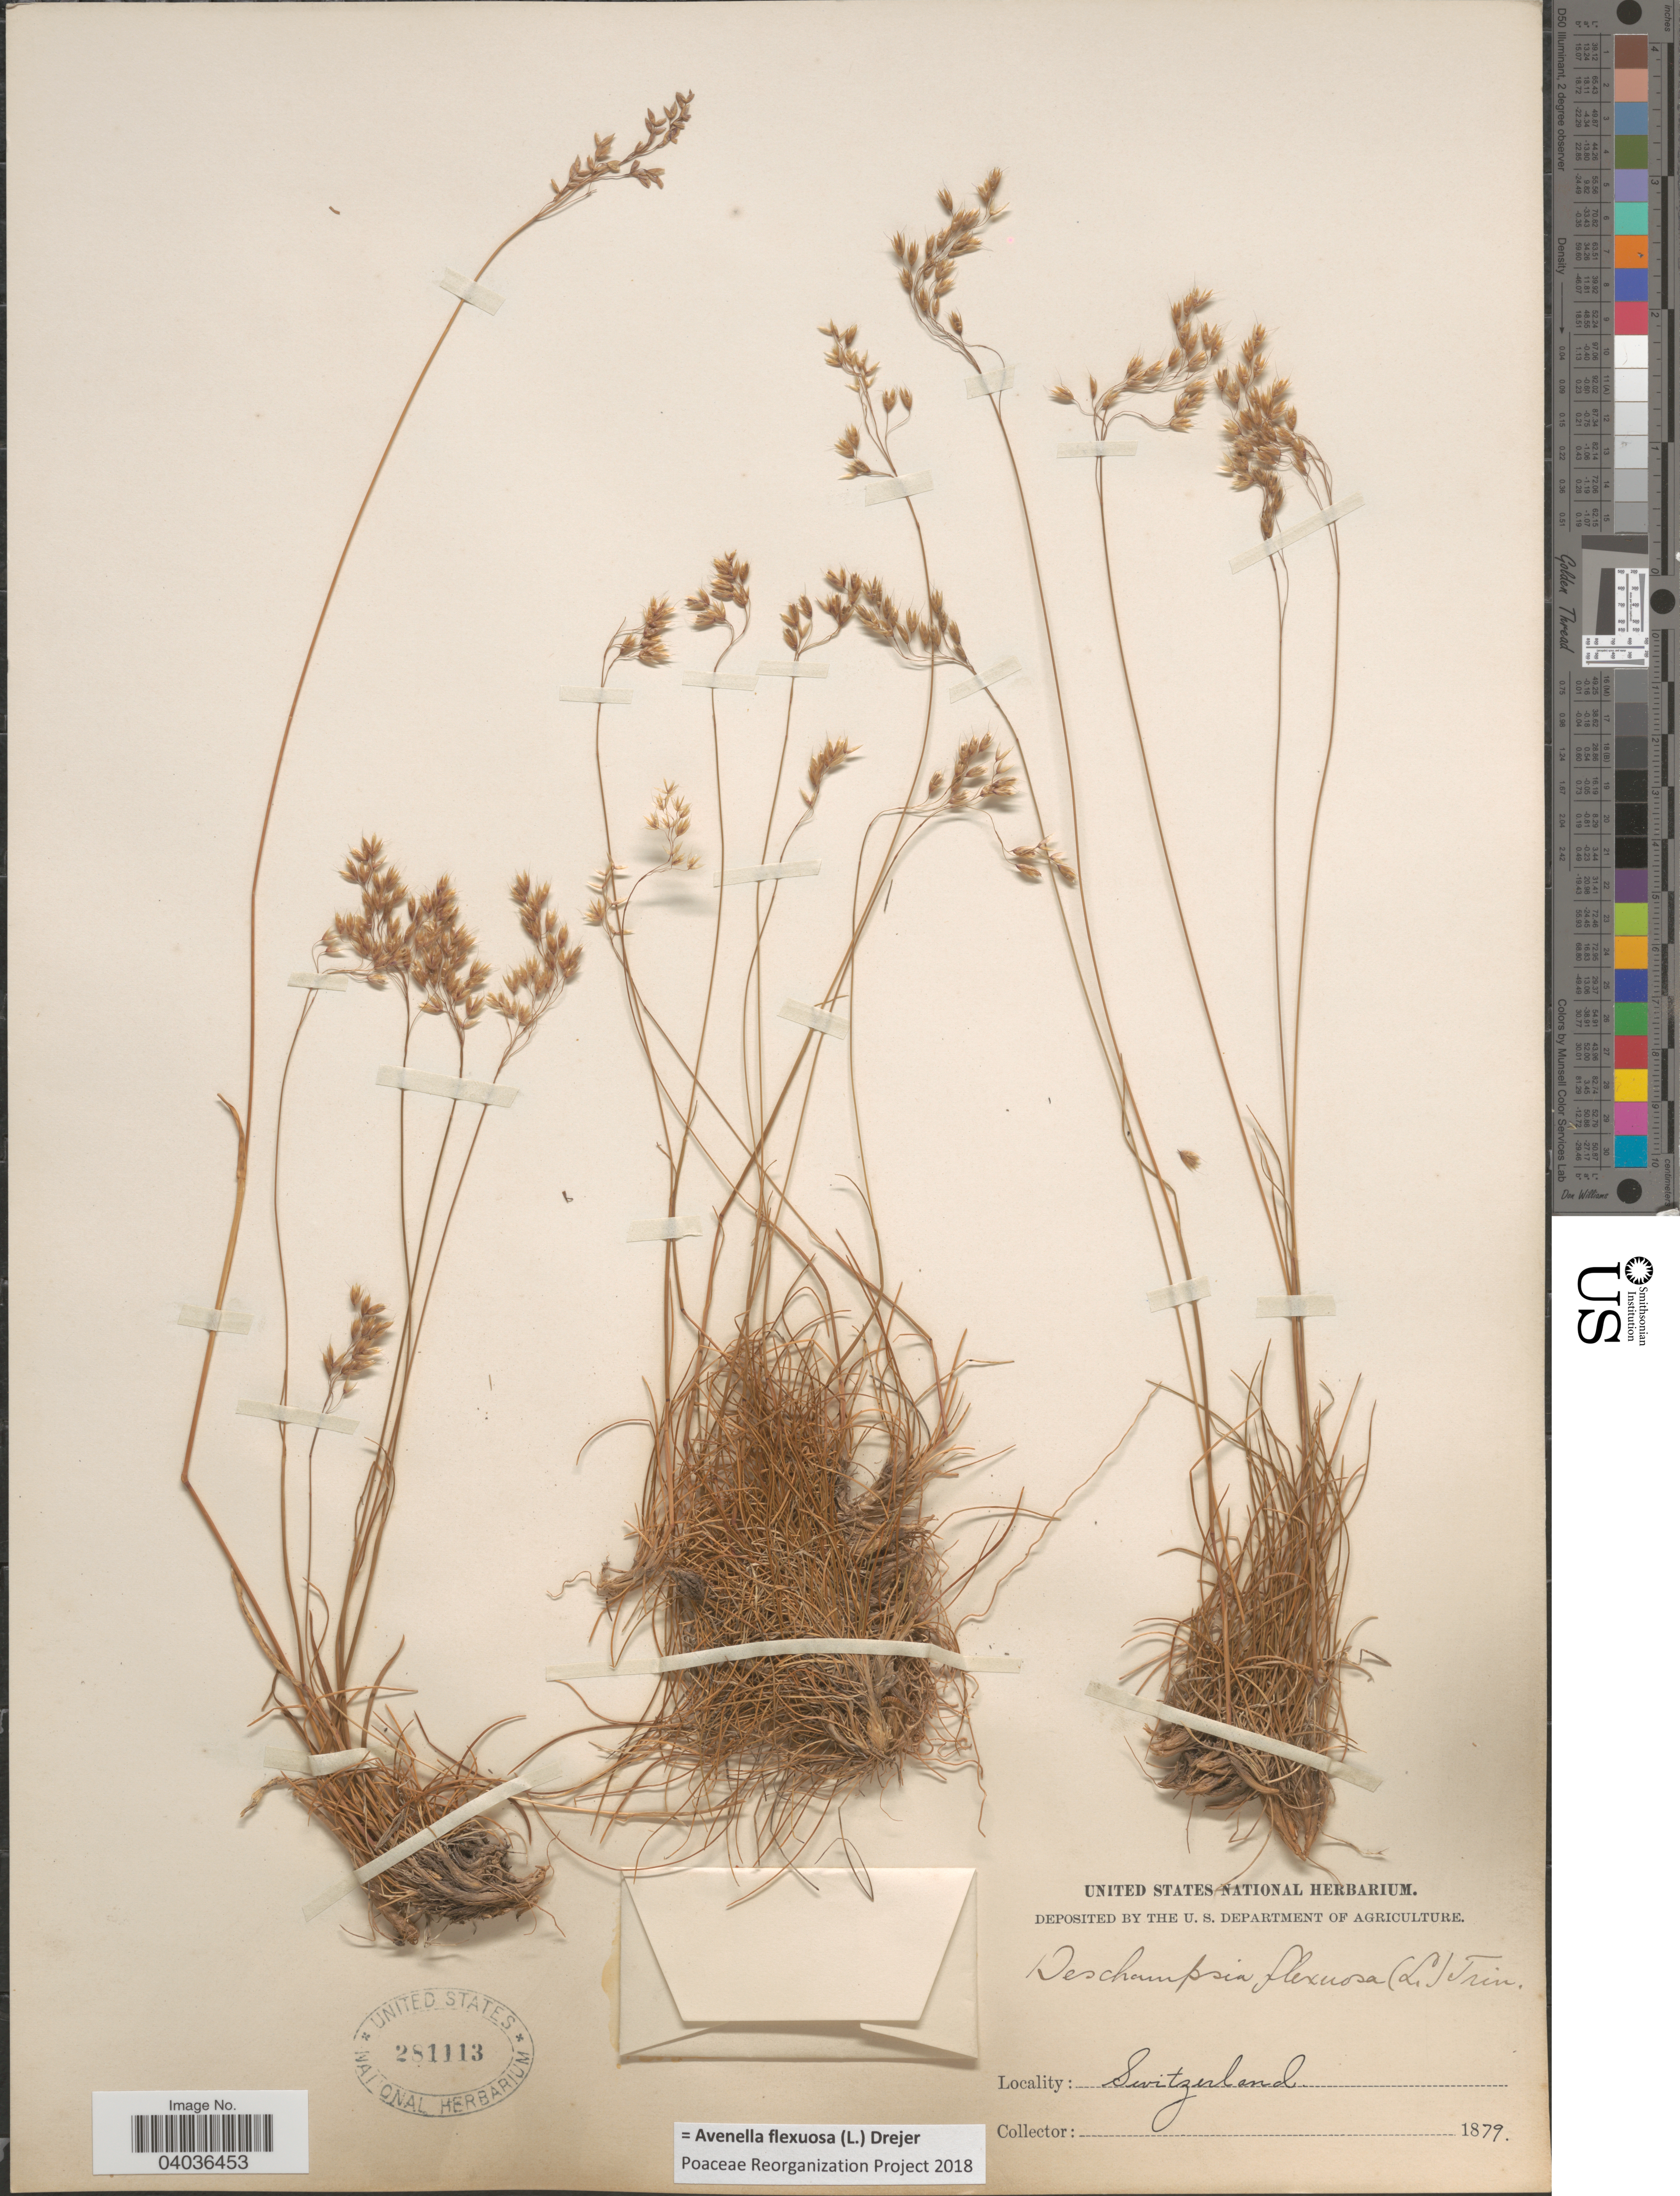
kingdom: Plantae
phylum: Tracheophyta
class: Liliopsida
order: Poales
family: Poaceae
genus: Avenella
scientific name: Avenella flexuosa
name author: (L.) Drejer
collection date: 1879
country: Switzerland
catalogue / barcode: US 281113